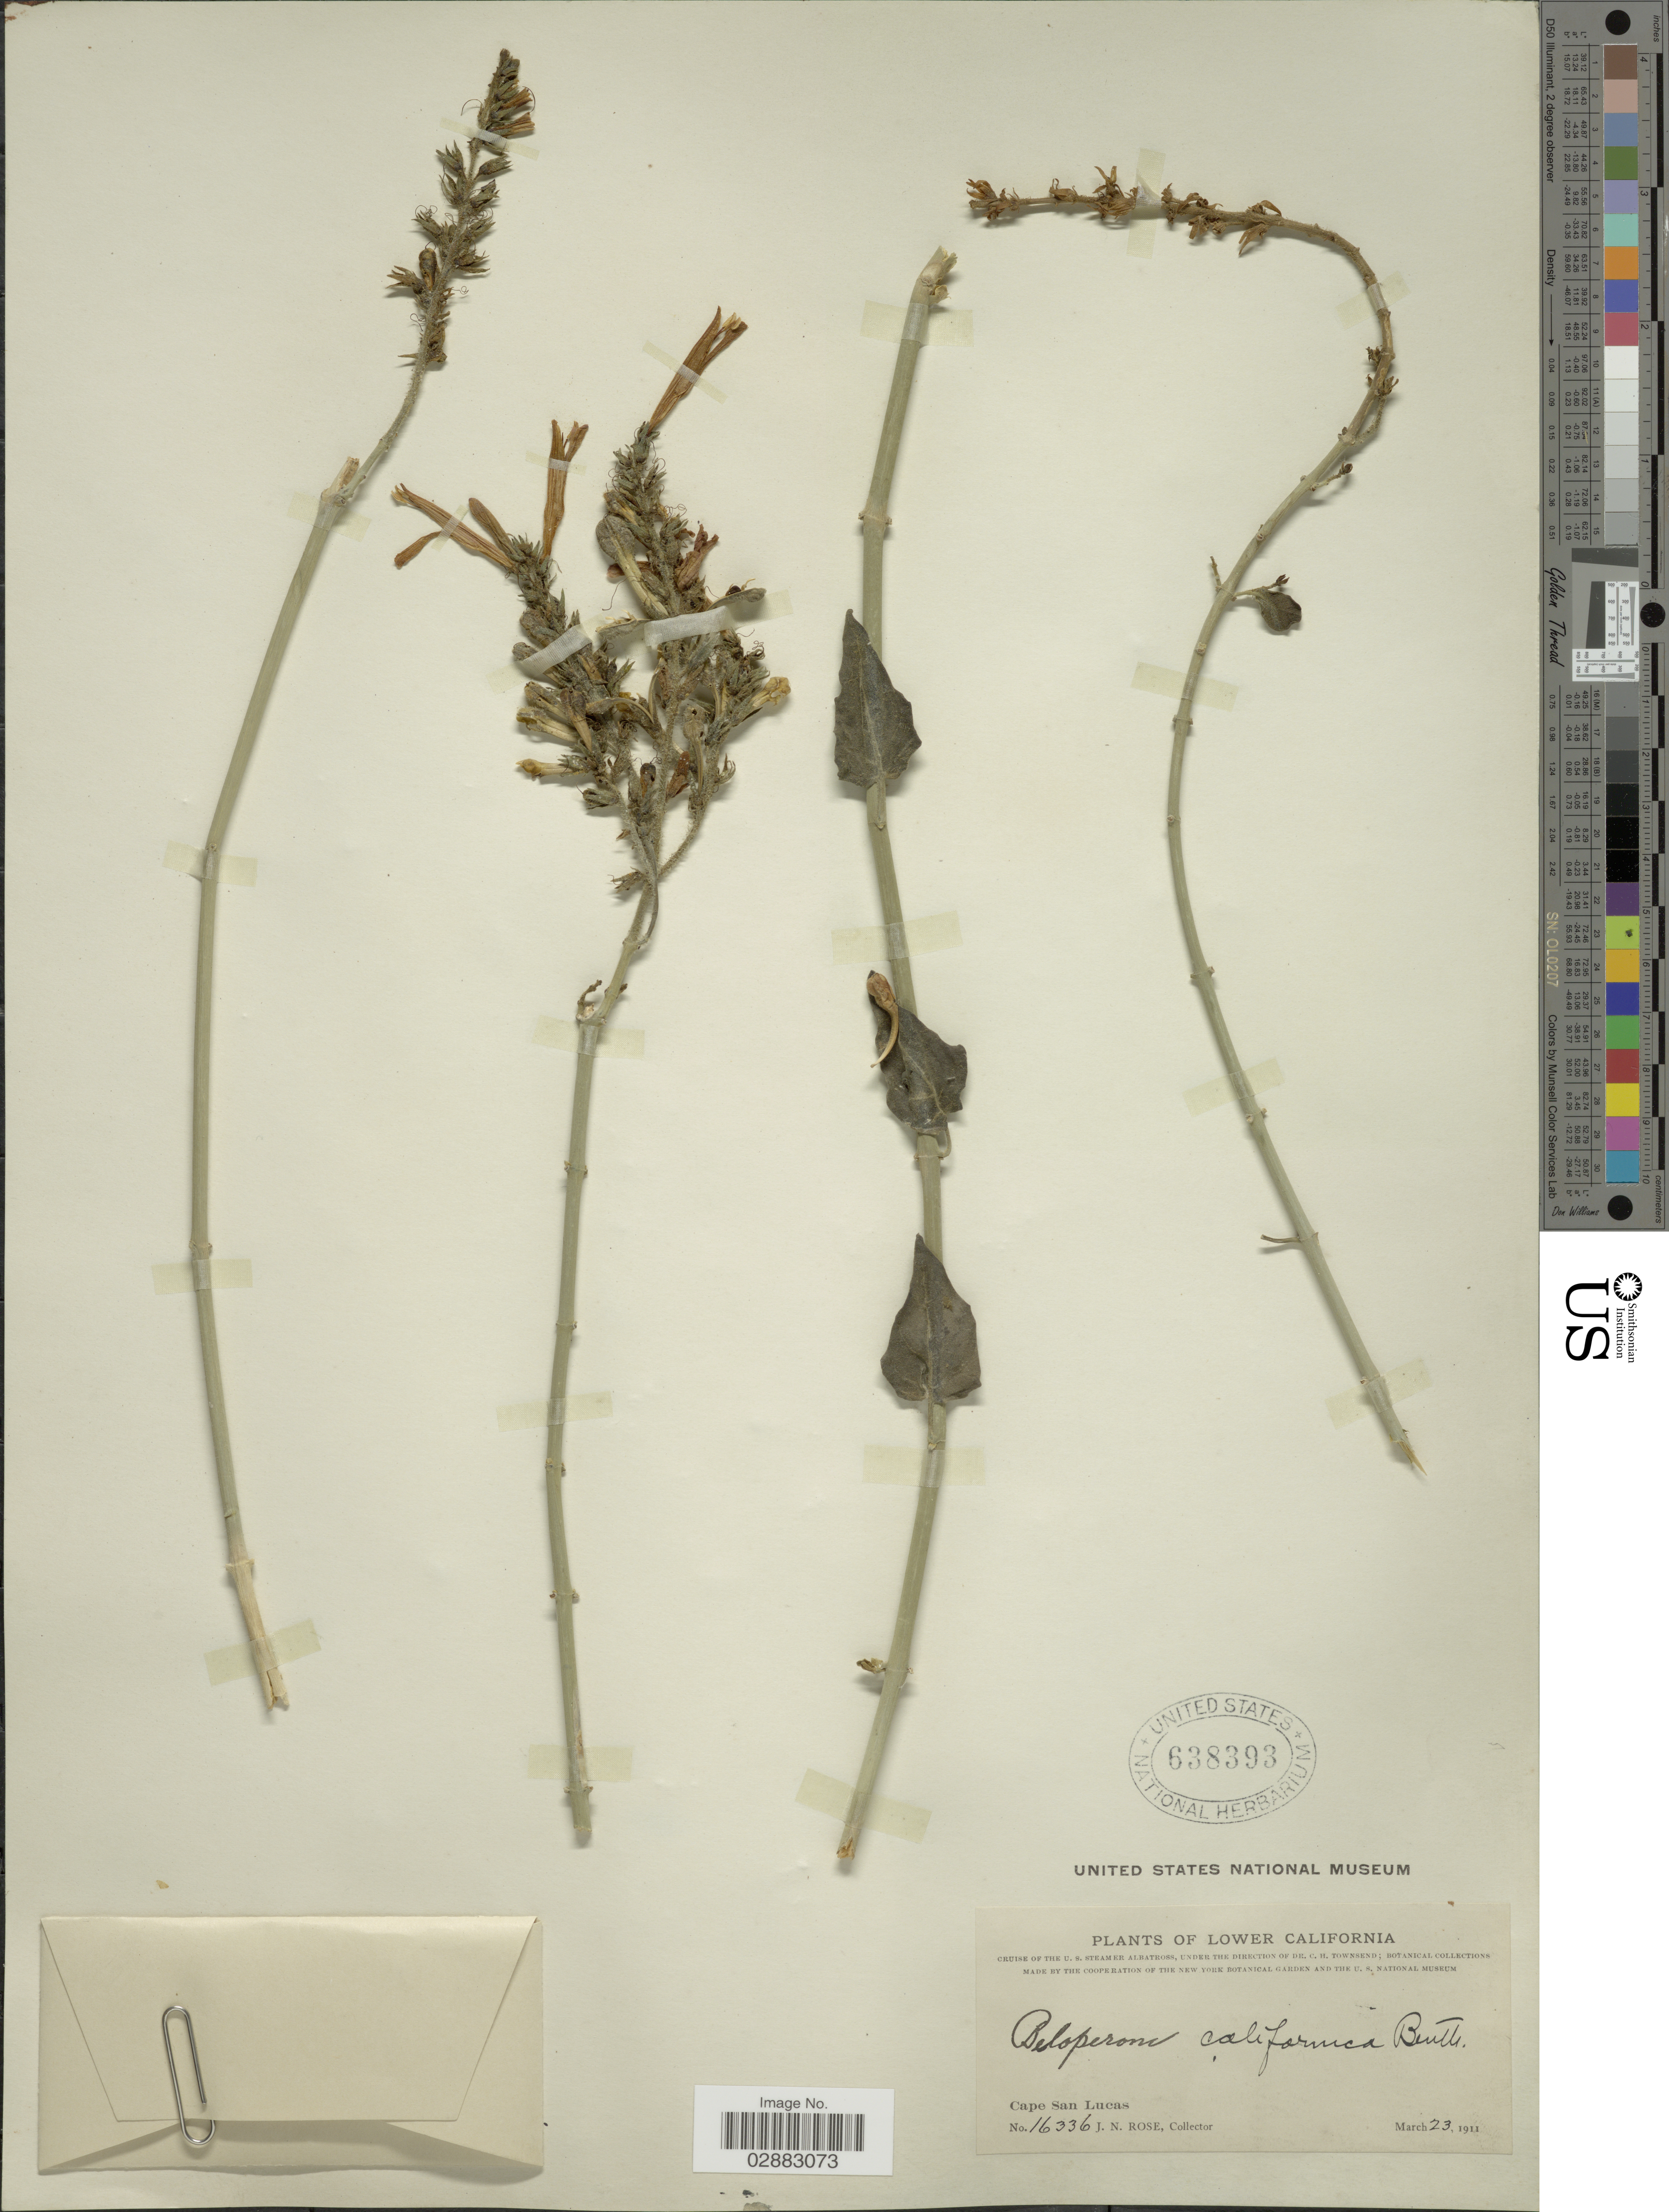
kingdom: Plantae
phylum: Tracheophyta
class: Magnoliopsida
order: Lamiales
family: Acanthaceae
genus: Beloperone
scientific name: Beloperone californica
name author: Benth.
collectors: J. N. Rose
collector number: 16336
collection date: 1911-03-23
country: Mexico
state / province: Baja California Sur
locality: Lower California. Cape San Lucas.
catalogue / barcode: US 638393